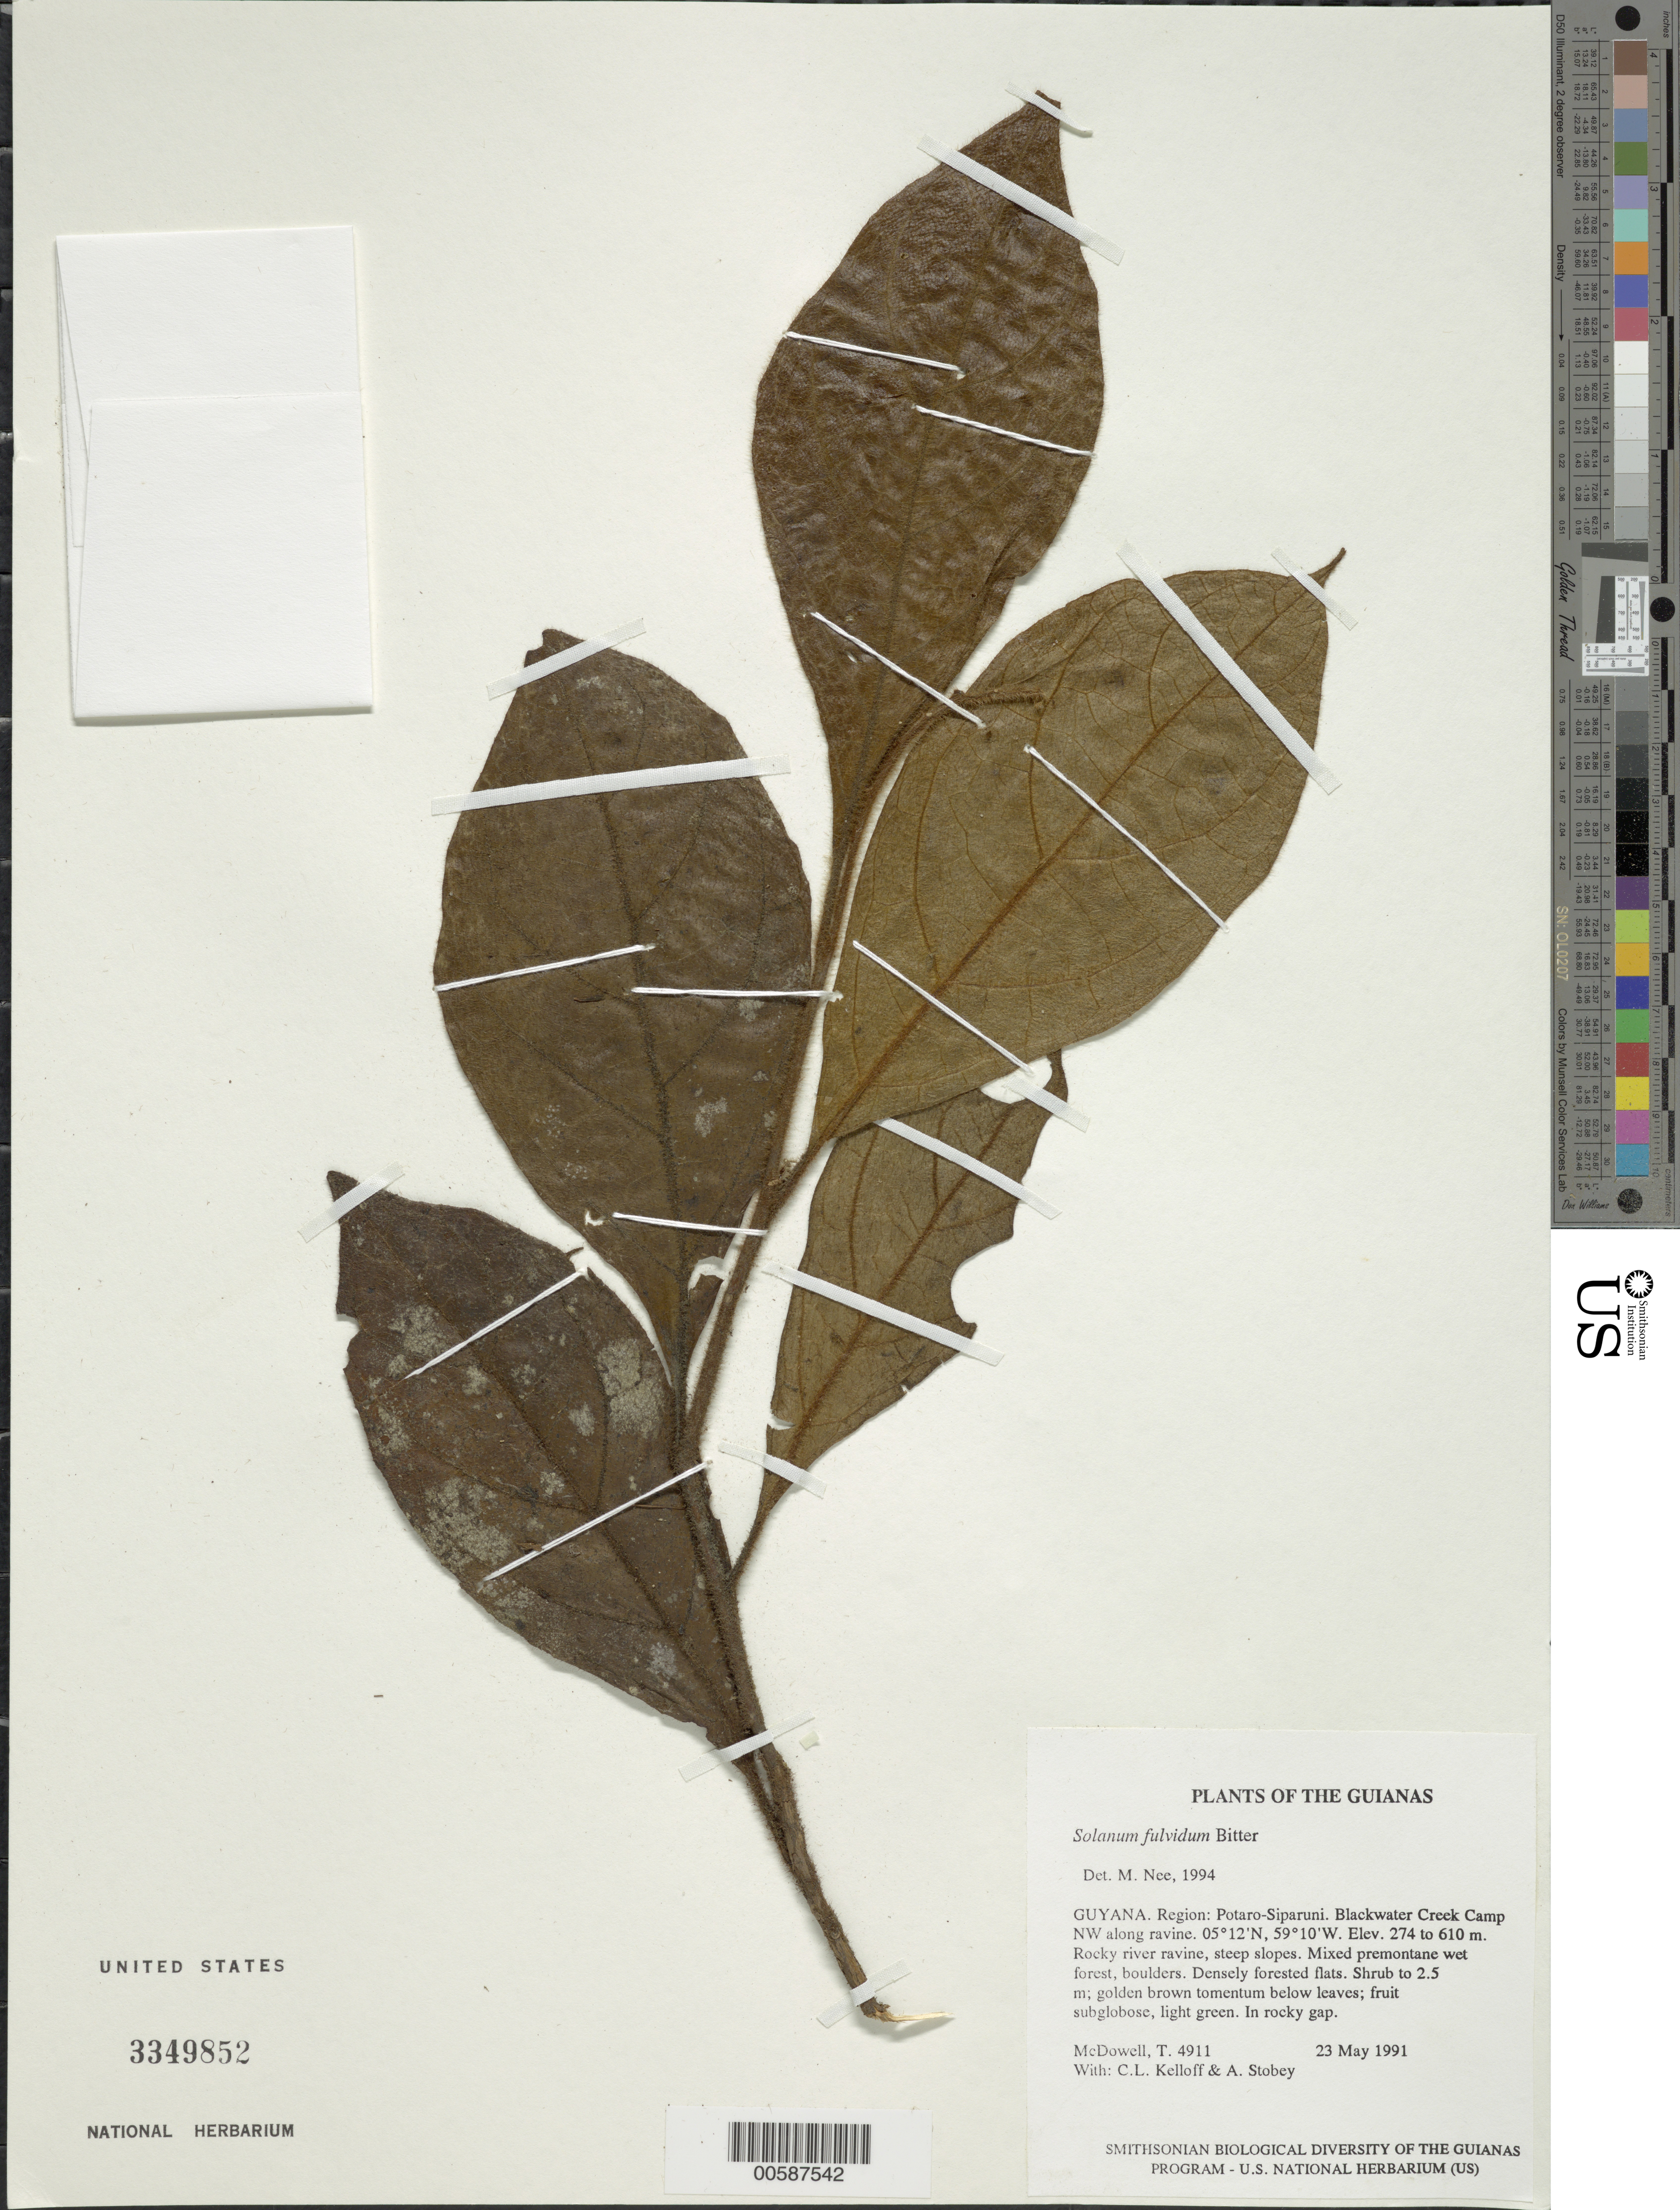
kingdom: Plantae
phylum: Tracheophyta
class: Magnoliopsida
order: Solanales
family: Solanaceae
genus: Solanum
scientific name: Solanum fulvidum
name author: Bitter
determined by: Nee, Michael H.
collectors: T. McDowell, C. L. Kelloff & A. Stobey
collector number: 4911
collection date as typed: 5 May 1991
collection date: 1991-05-05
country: Guyana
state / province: Potaro-Siparuni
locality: Blackwater Creek Camp NW along ravine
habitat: Rocky river ravine, steep slopes. Mixed premontane wet forest, boulders. Densely forested flats. In rocky gap.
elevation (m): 274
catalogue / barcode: US 3349852